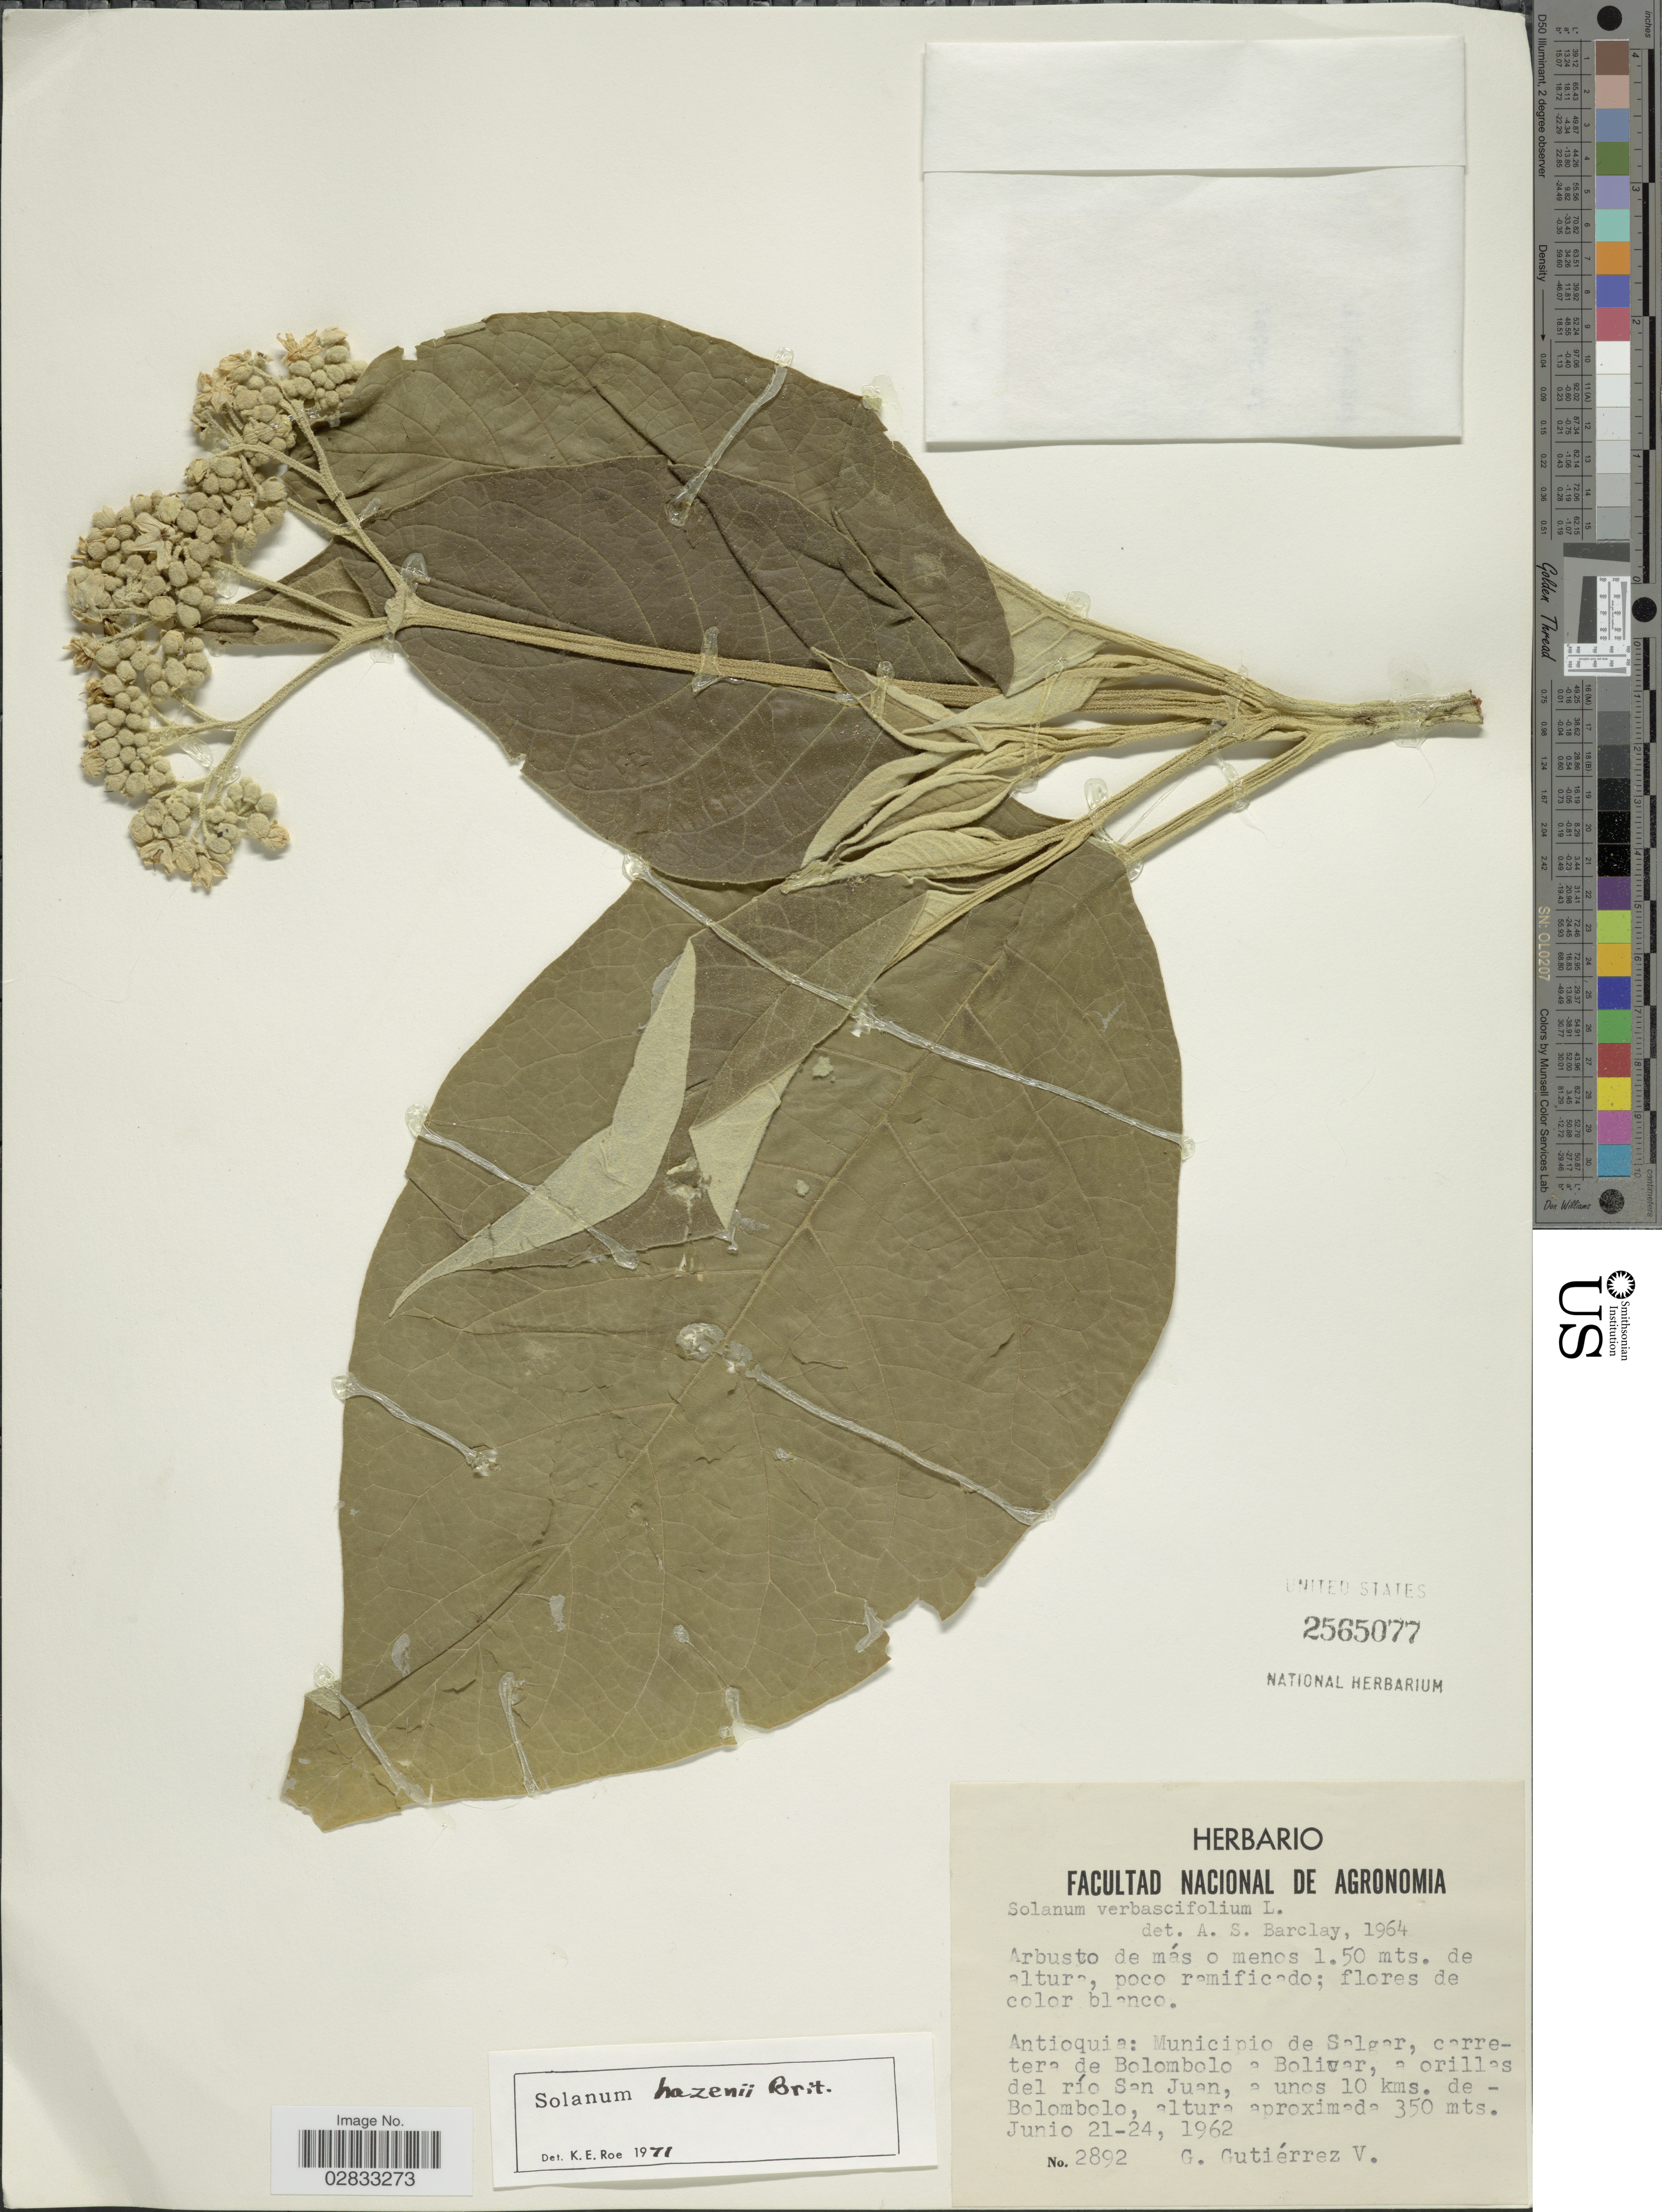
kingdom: Plantae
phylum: Tracheophyta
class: Magnoliopsida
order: Solanales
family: Solanaceae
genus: Solanum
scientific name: Solanum hazenii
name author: Britton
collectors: G. Gutiérrez V.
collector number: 2892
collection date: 1962-06-21/1962-06-24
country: Colombia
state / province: Antioquia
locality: Municipio de Salgae, carretere de Bolombolo a Bolibar, a orillas del río San Juan, a unos 10 kms. de Bolombolo.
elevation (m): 350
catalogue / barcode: US 2565077